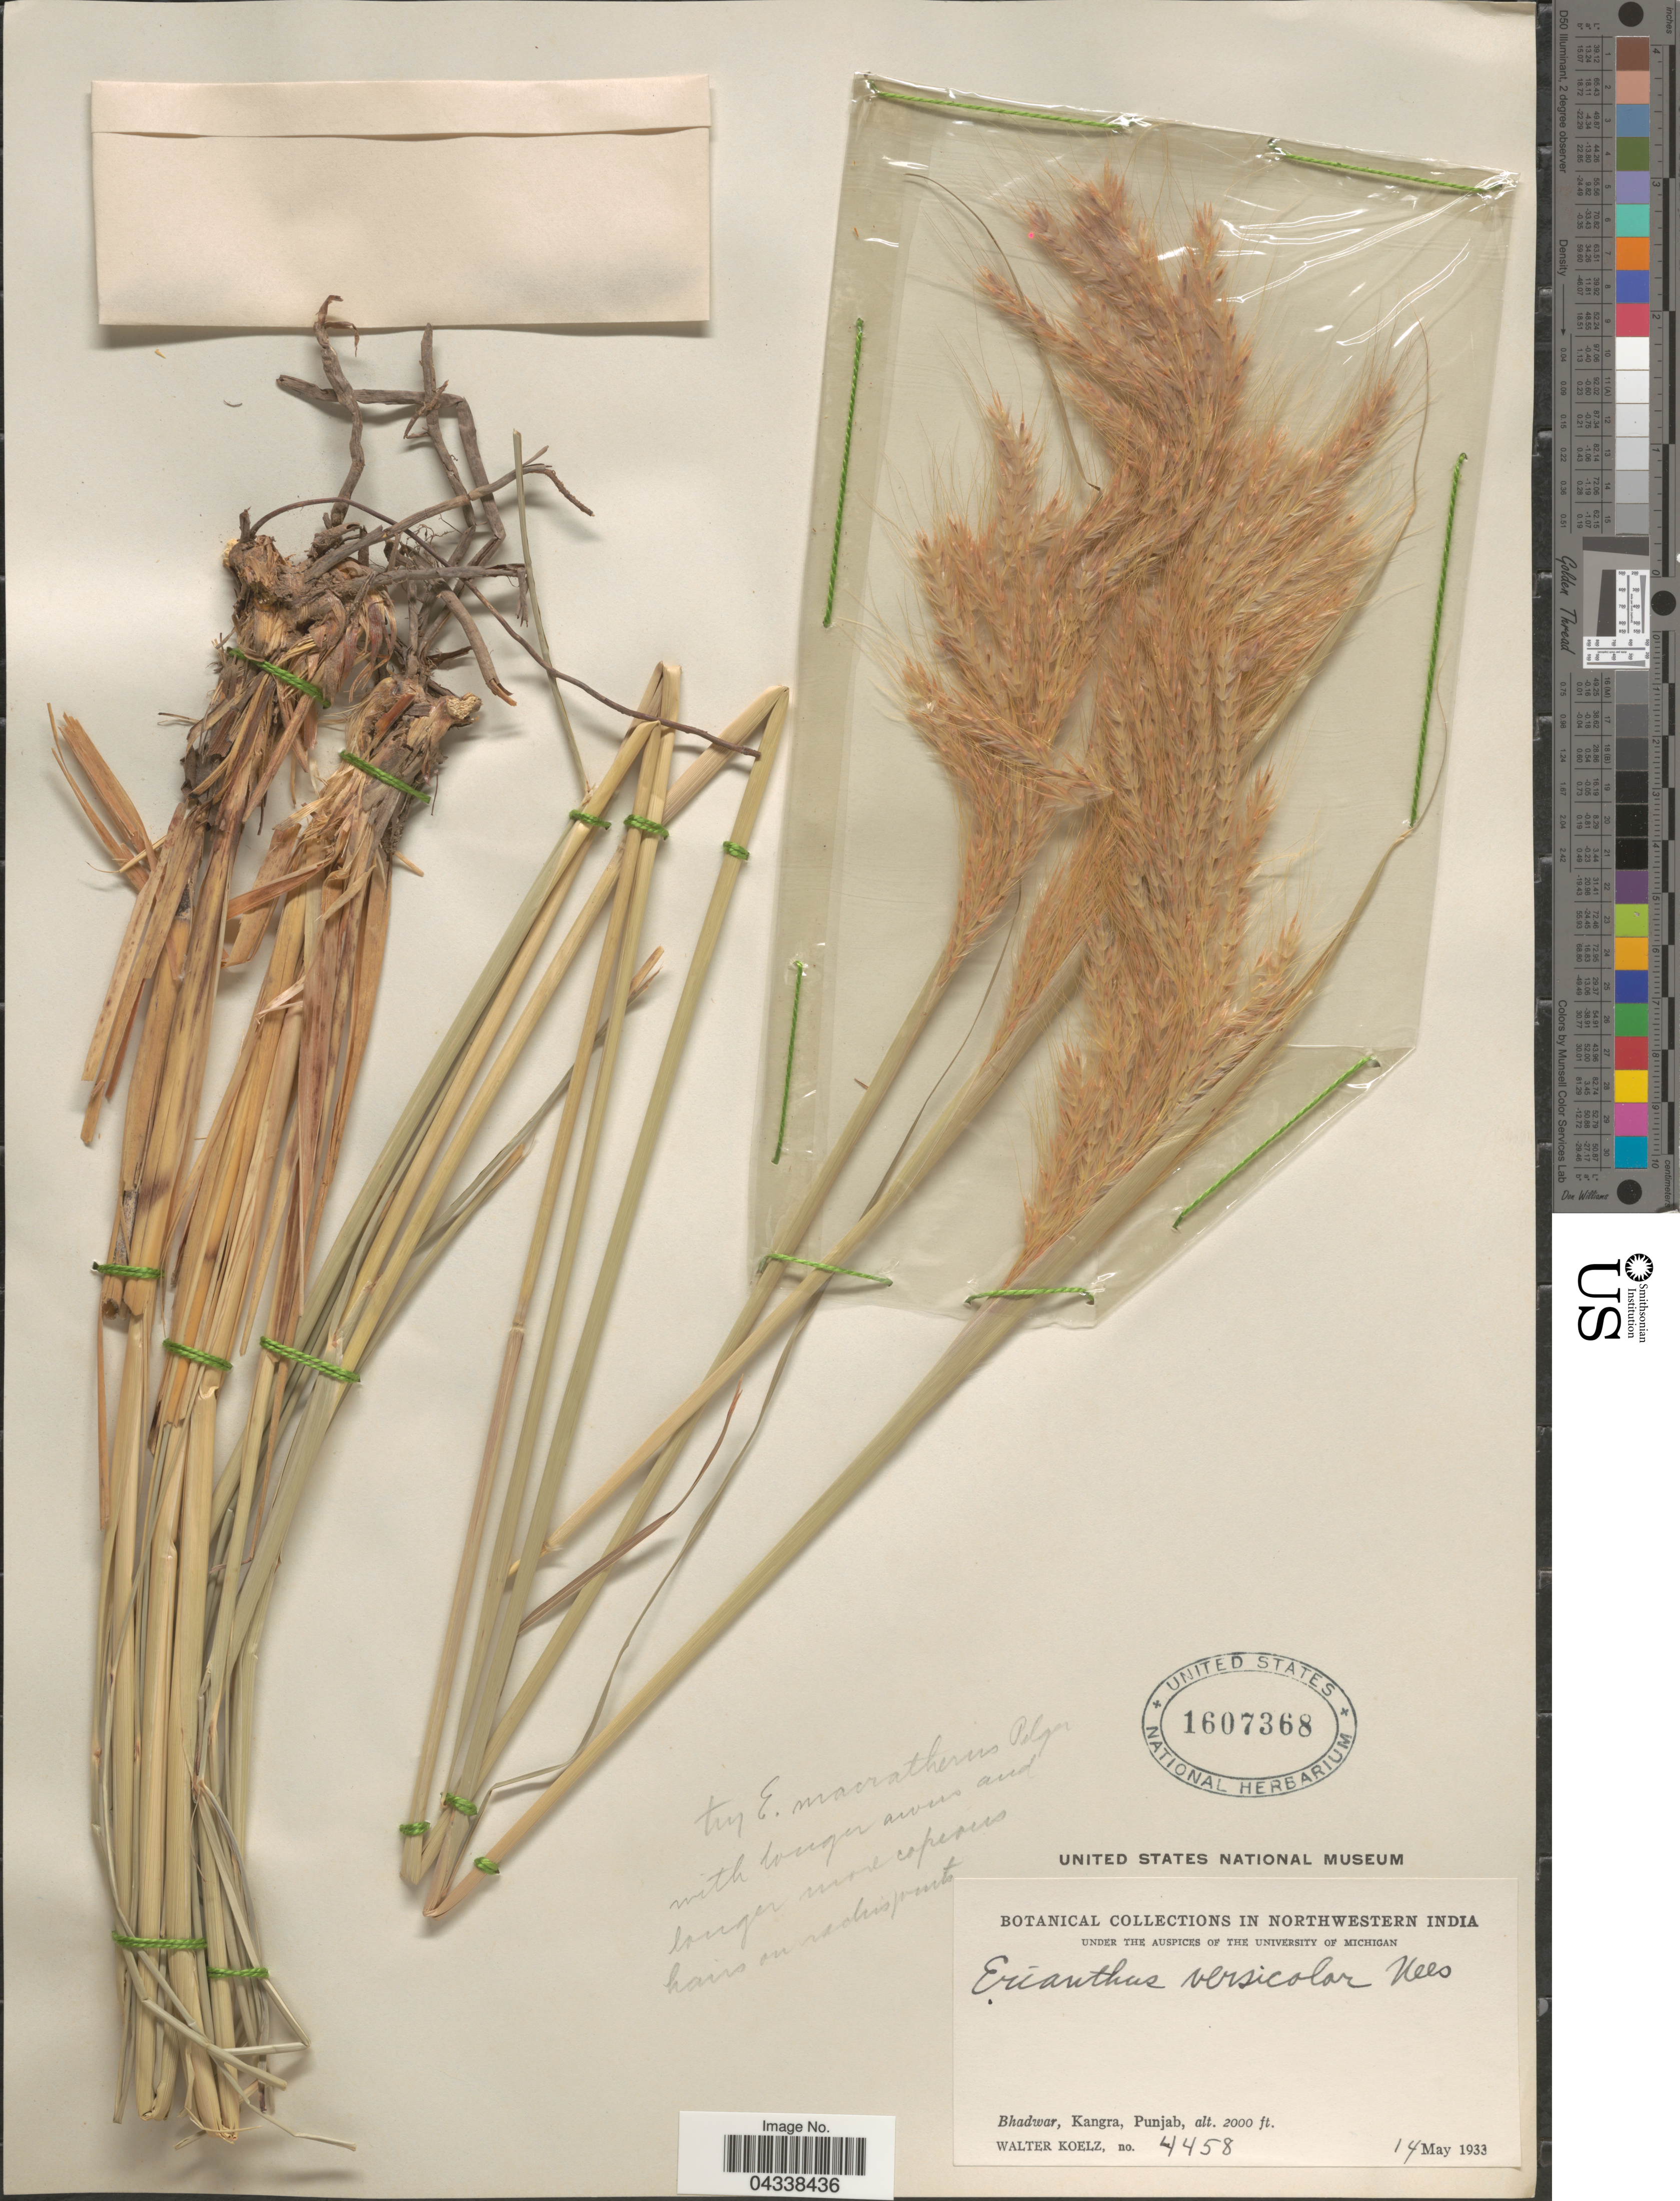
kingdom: Plantae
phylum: Tracheophyta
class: Liliopsida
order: Poales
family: Poaceae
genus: Saccharum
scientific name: Saccharum rufipilum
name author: Steud.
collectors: W. N. Koelz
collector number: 4458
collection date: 1933-05-14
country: India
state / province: Punjab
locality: Northwestern India. Bhadwar, Kangra.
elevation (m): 610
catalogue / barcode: US 1607368